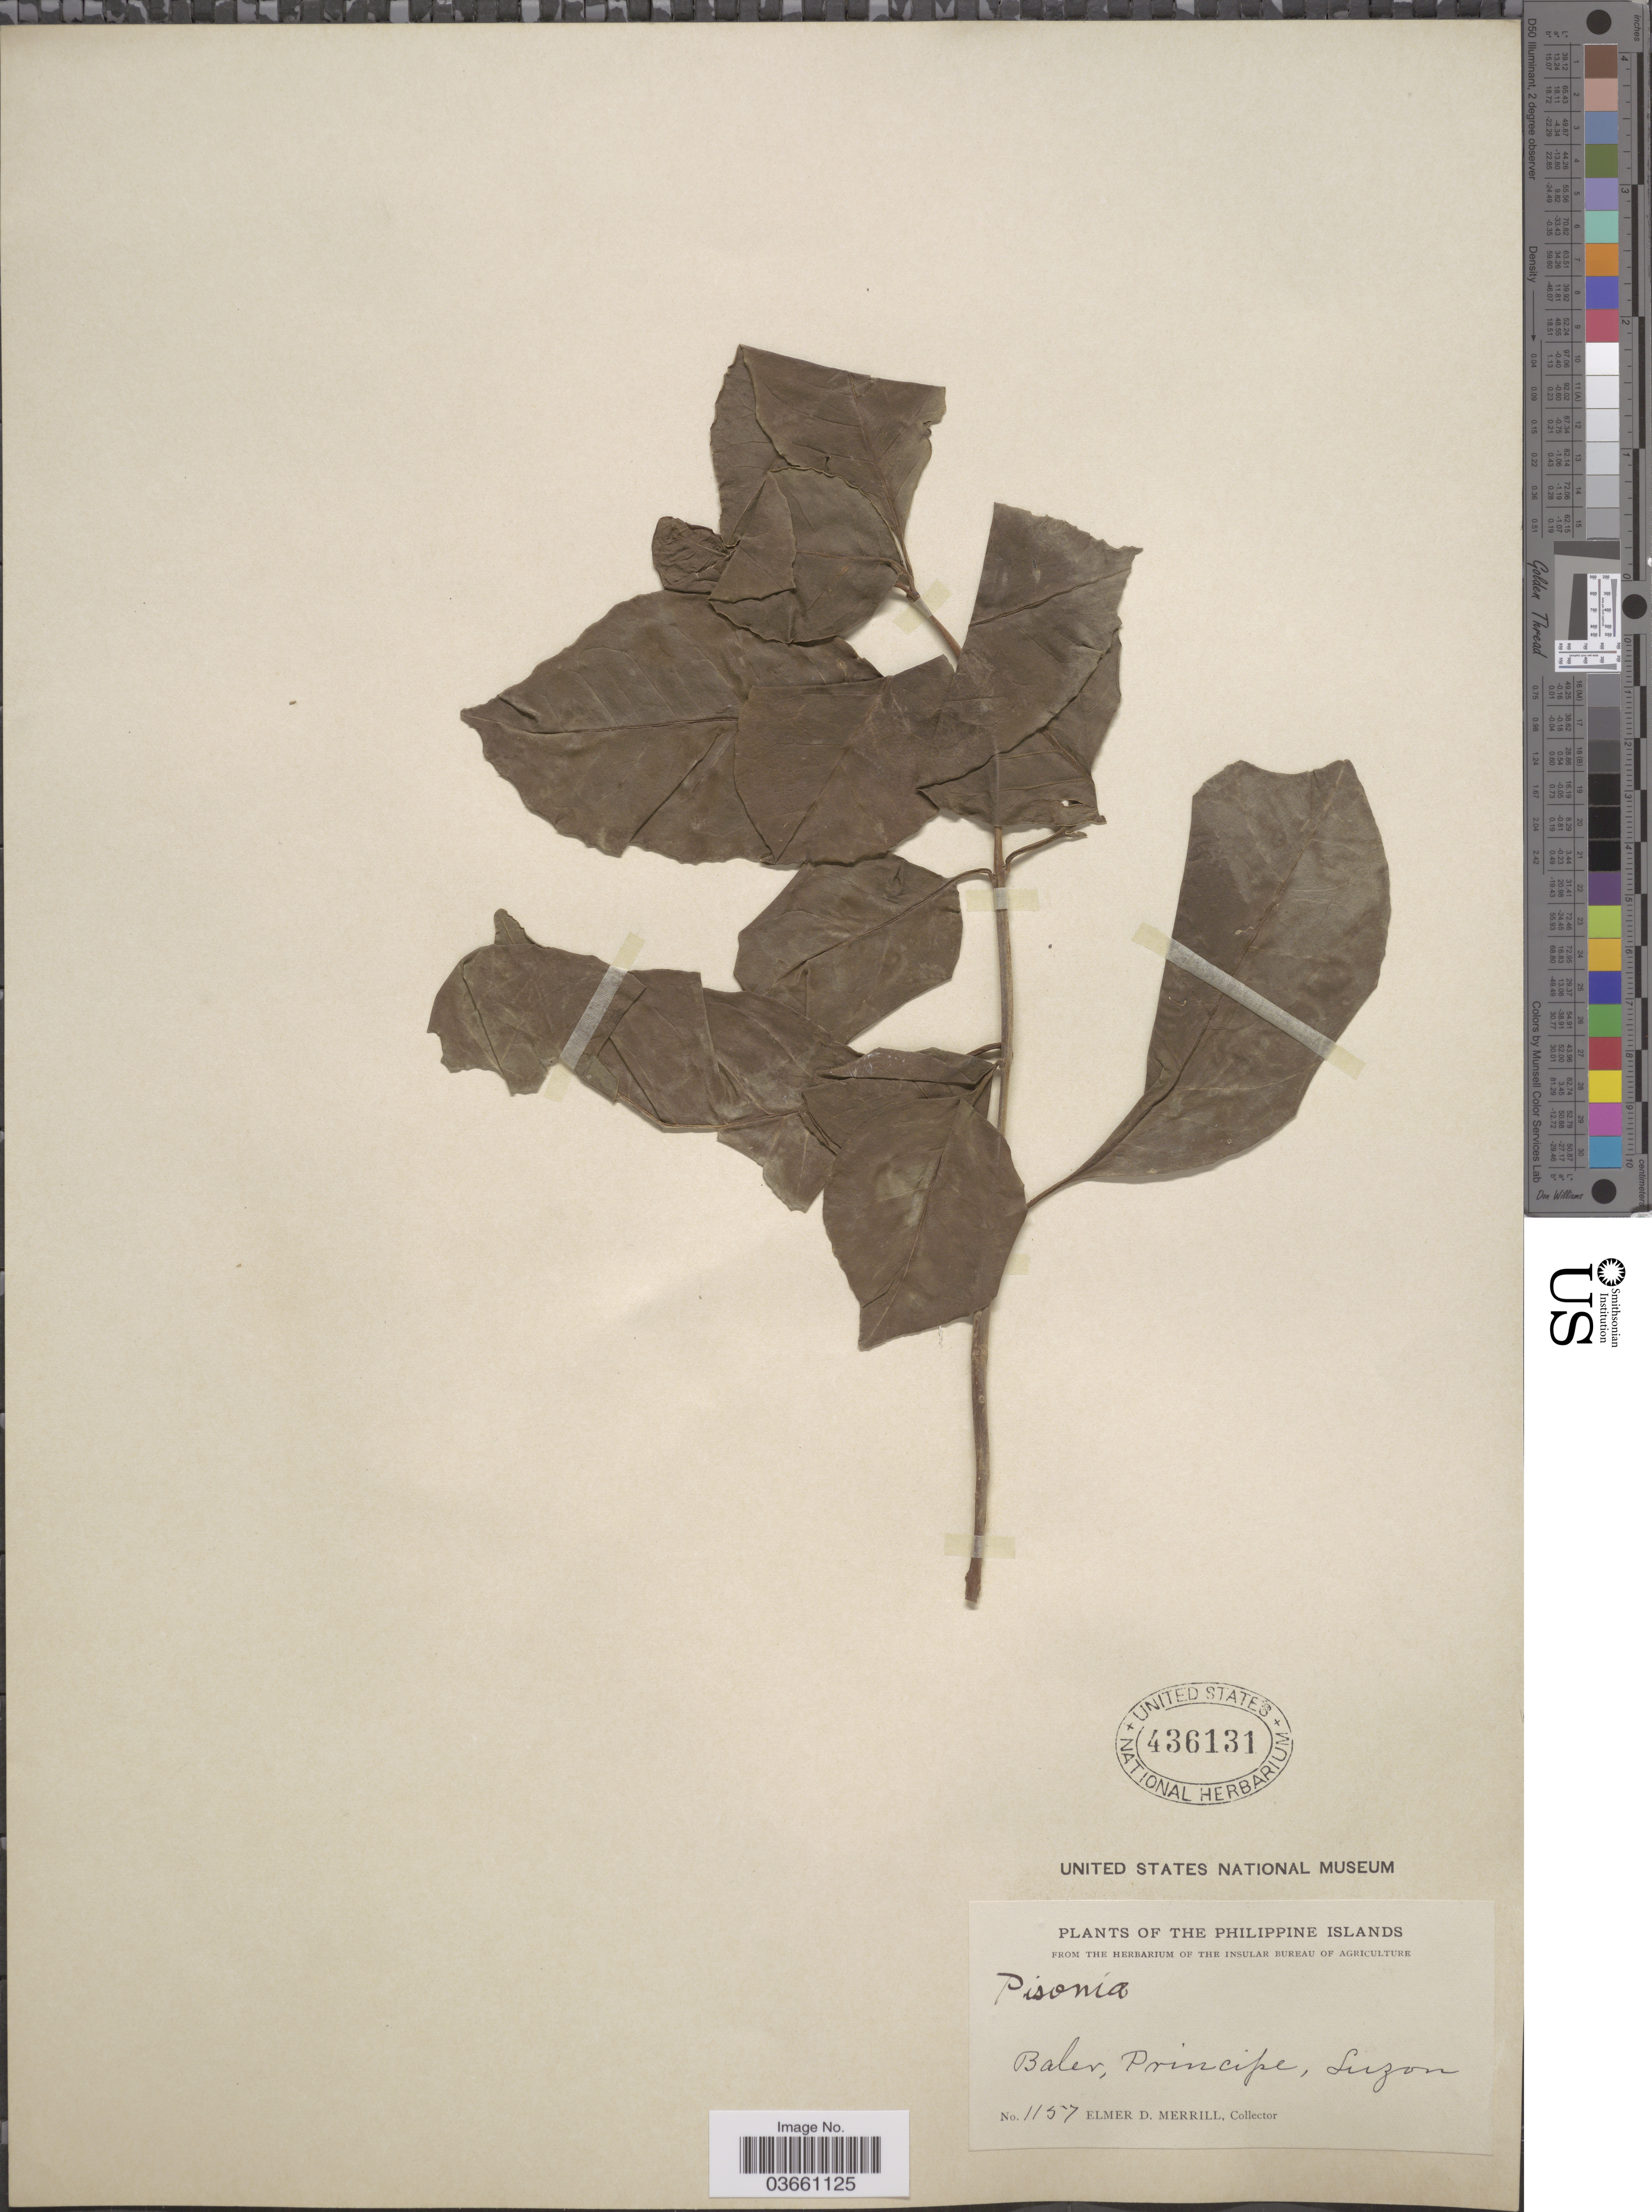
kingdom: Plantae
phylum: Tracheophyta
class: Magnoliopsida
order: Caryophyllales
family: Nyctaginaceae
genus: Pisonia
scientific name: Pisonia sp.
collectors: E. D. Merrill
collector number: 1157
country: Philippines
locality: Baler, Principe, Luzon.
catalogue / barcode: US 436131